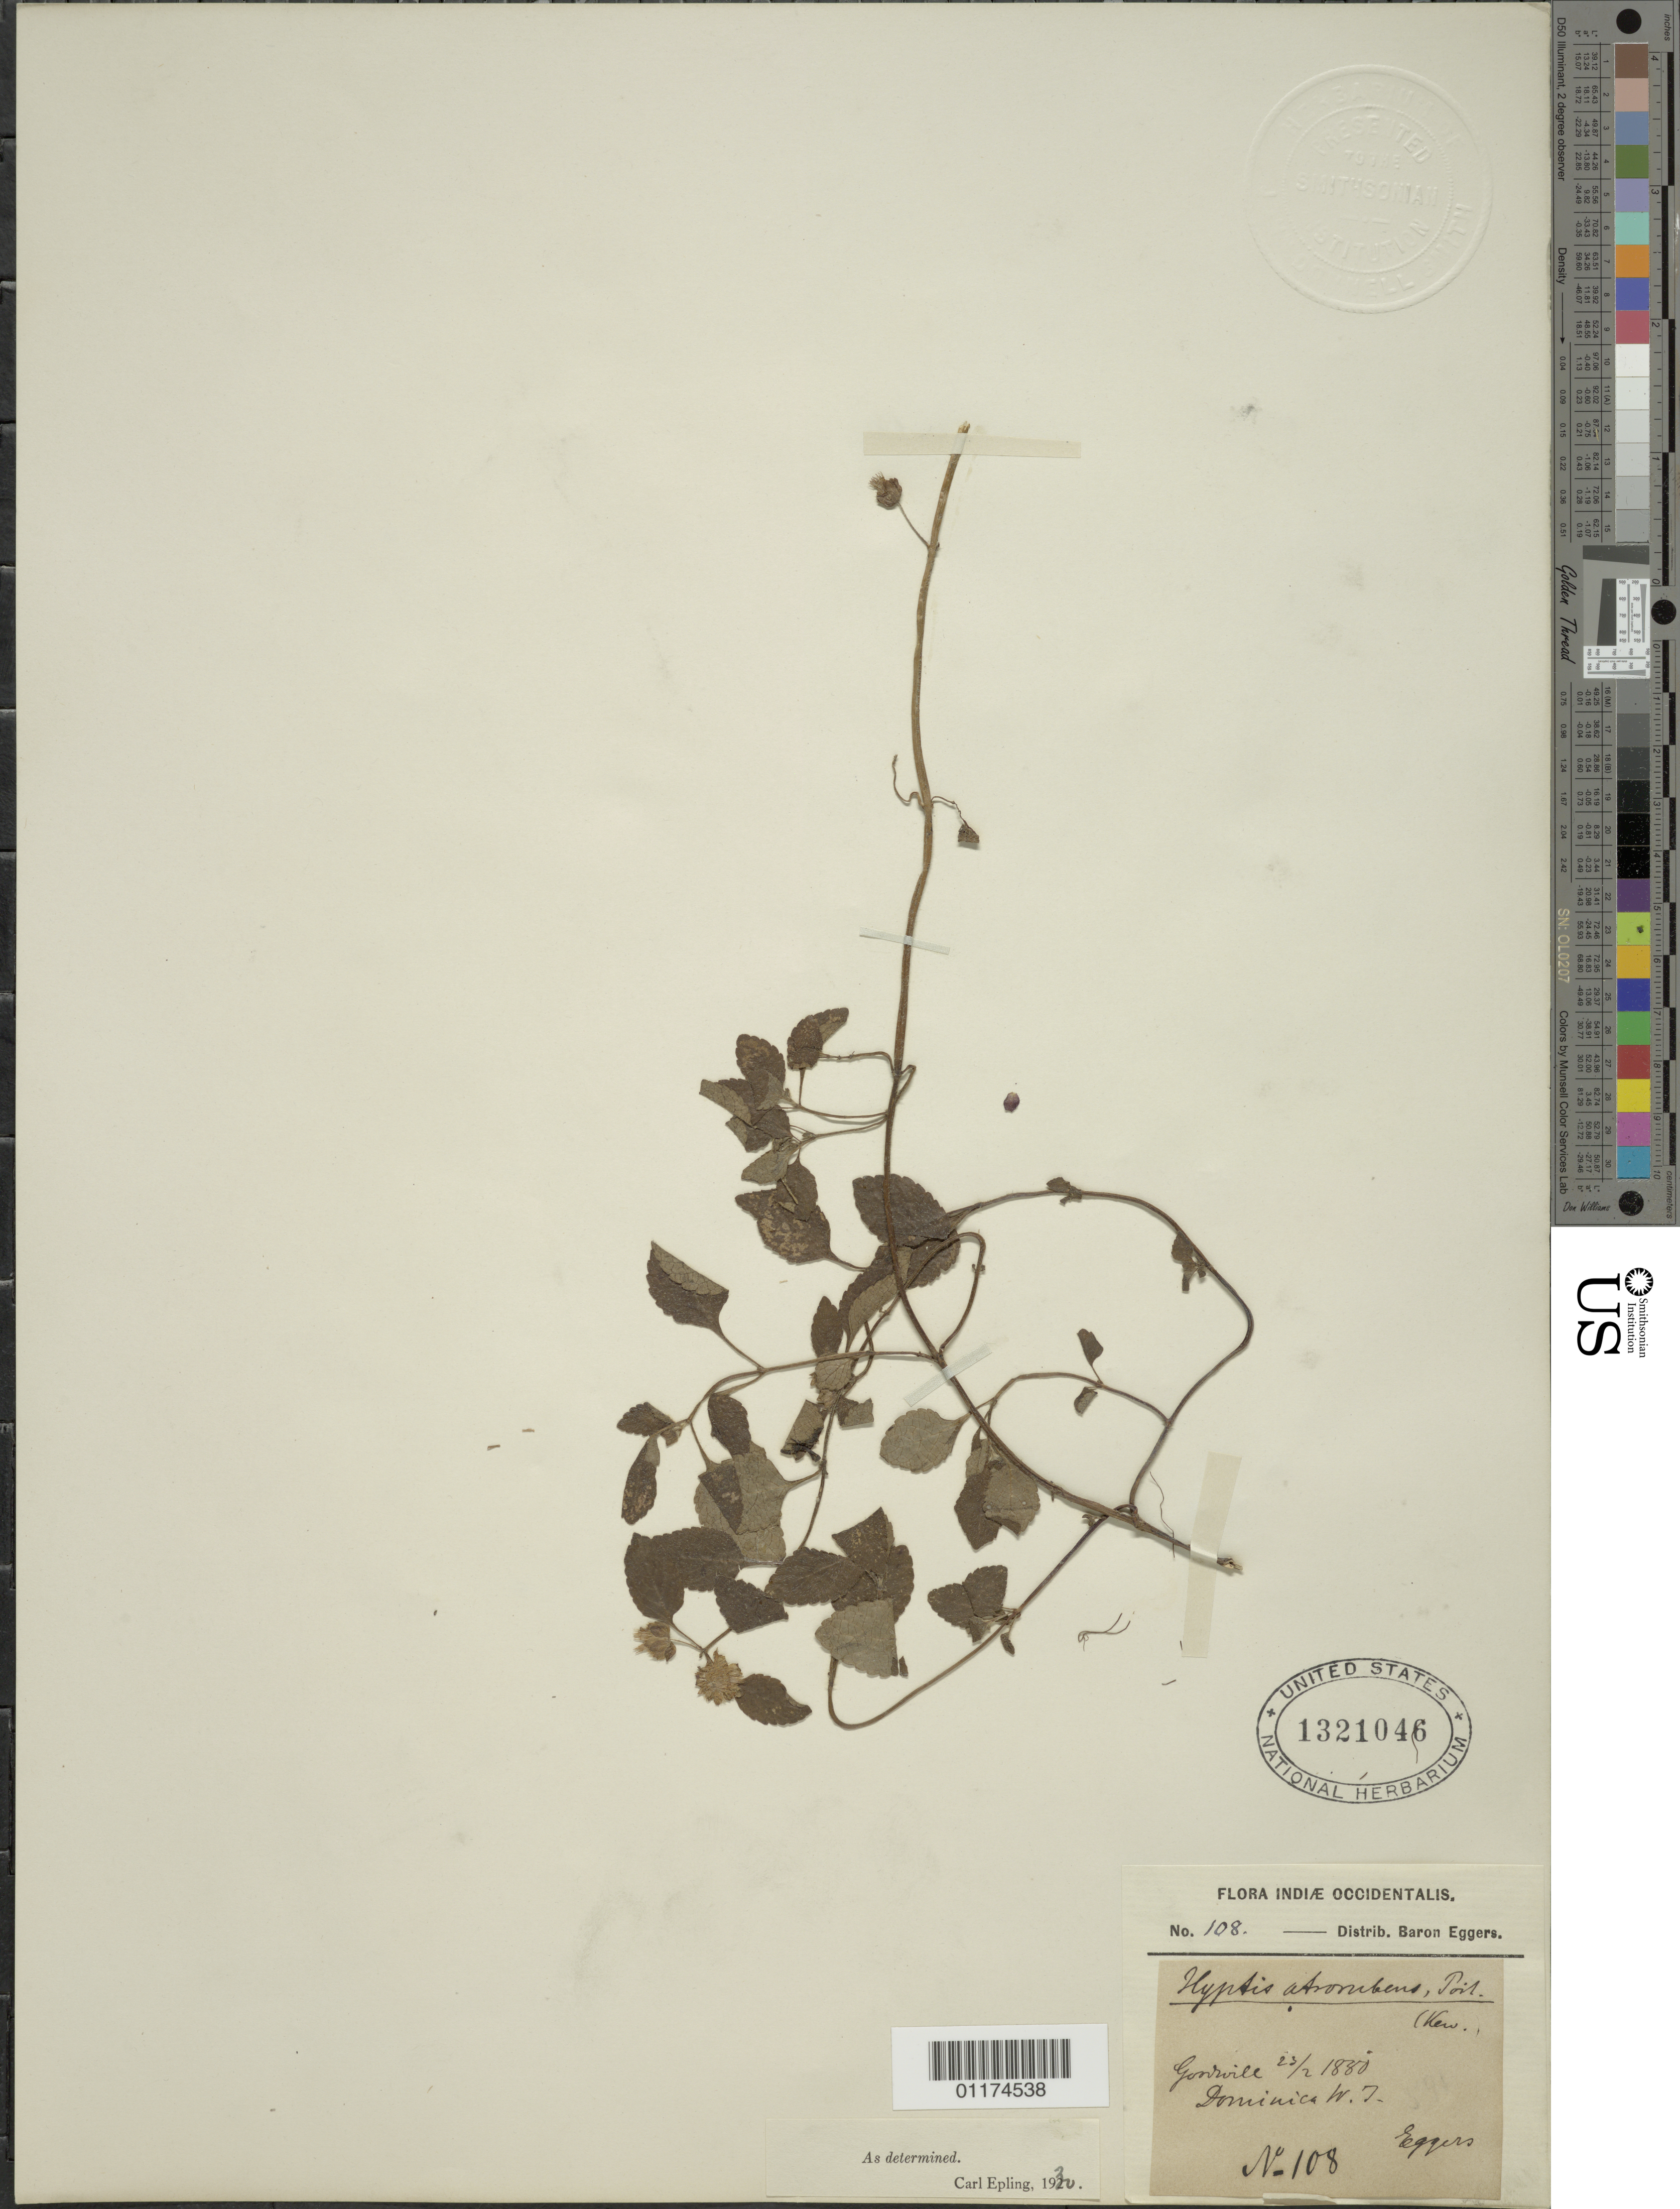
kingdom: Plantae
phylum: Tracheophyta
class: Magnoliopsida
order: Lamiales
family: Lamiaceae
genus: Hyptis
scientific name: Hyptis atrorubens var. atrorubens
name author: Poit.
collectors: -. Eggers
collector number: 108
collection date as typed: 23 Feb 1880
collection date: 1880-02-23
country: Dominica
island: Dominica I.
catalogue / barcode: US 1321046